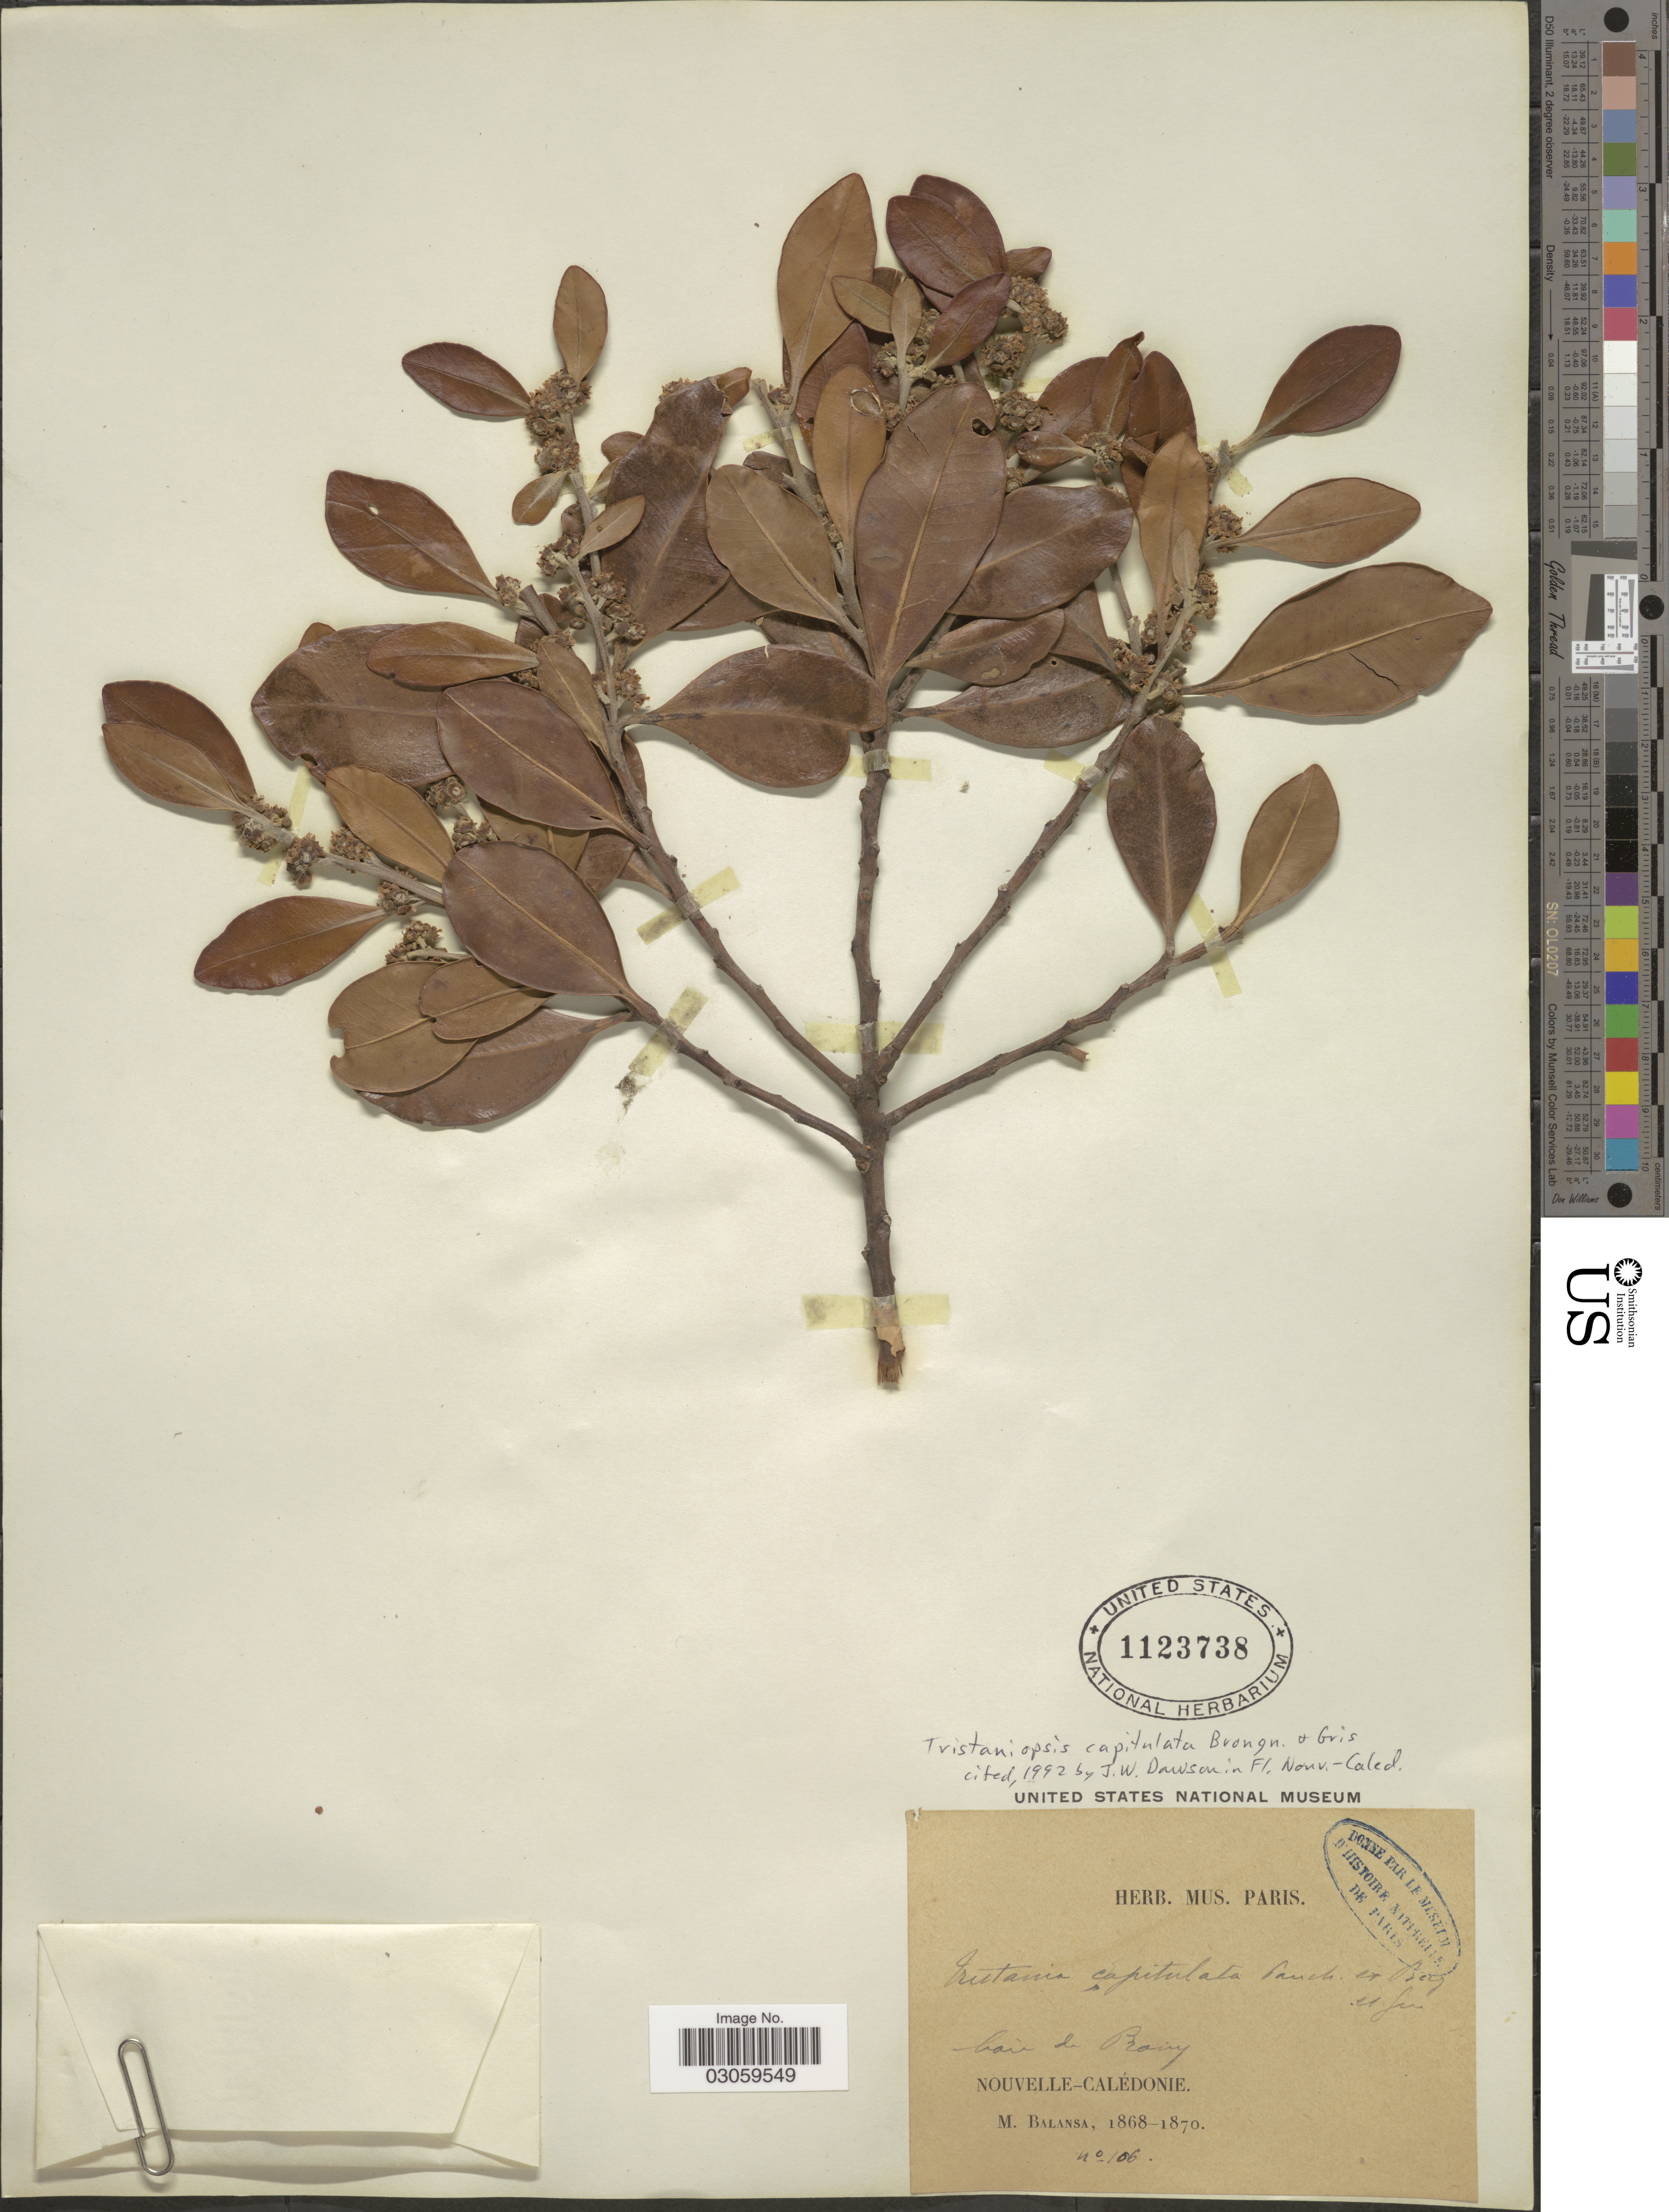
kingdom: Plantae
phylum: Tracheophyta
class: Magnoliopsida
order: Myrtales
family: Myrtaceae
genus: Tristaniopsis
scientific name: Tristaniopsis capitulata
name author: Brongn. & Gris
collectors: B. Balansa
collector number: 106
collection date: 1868/1870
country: New Caledonia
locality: Nouvelle-Calédonie. Bois de Prony.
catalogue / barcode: US 1123738